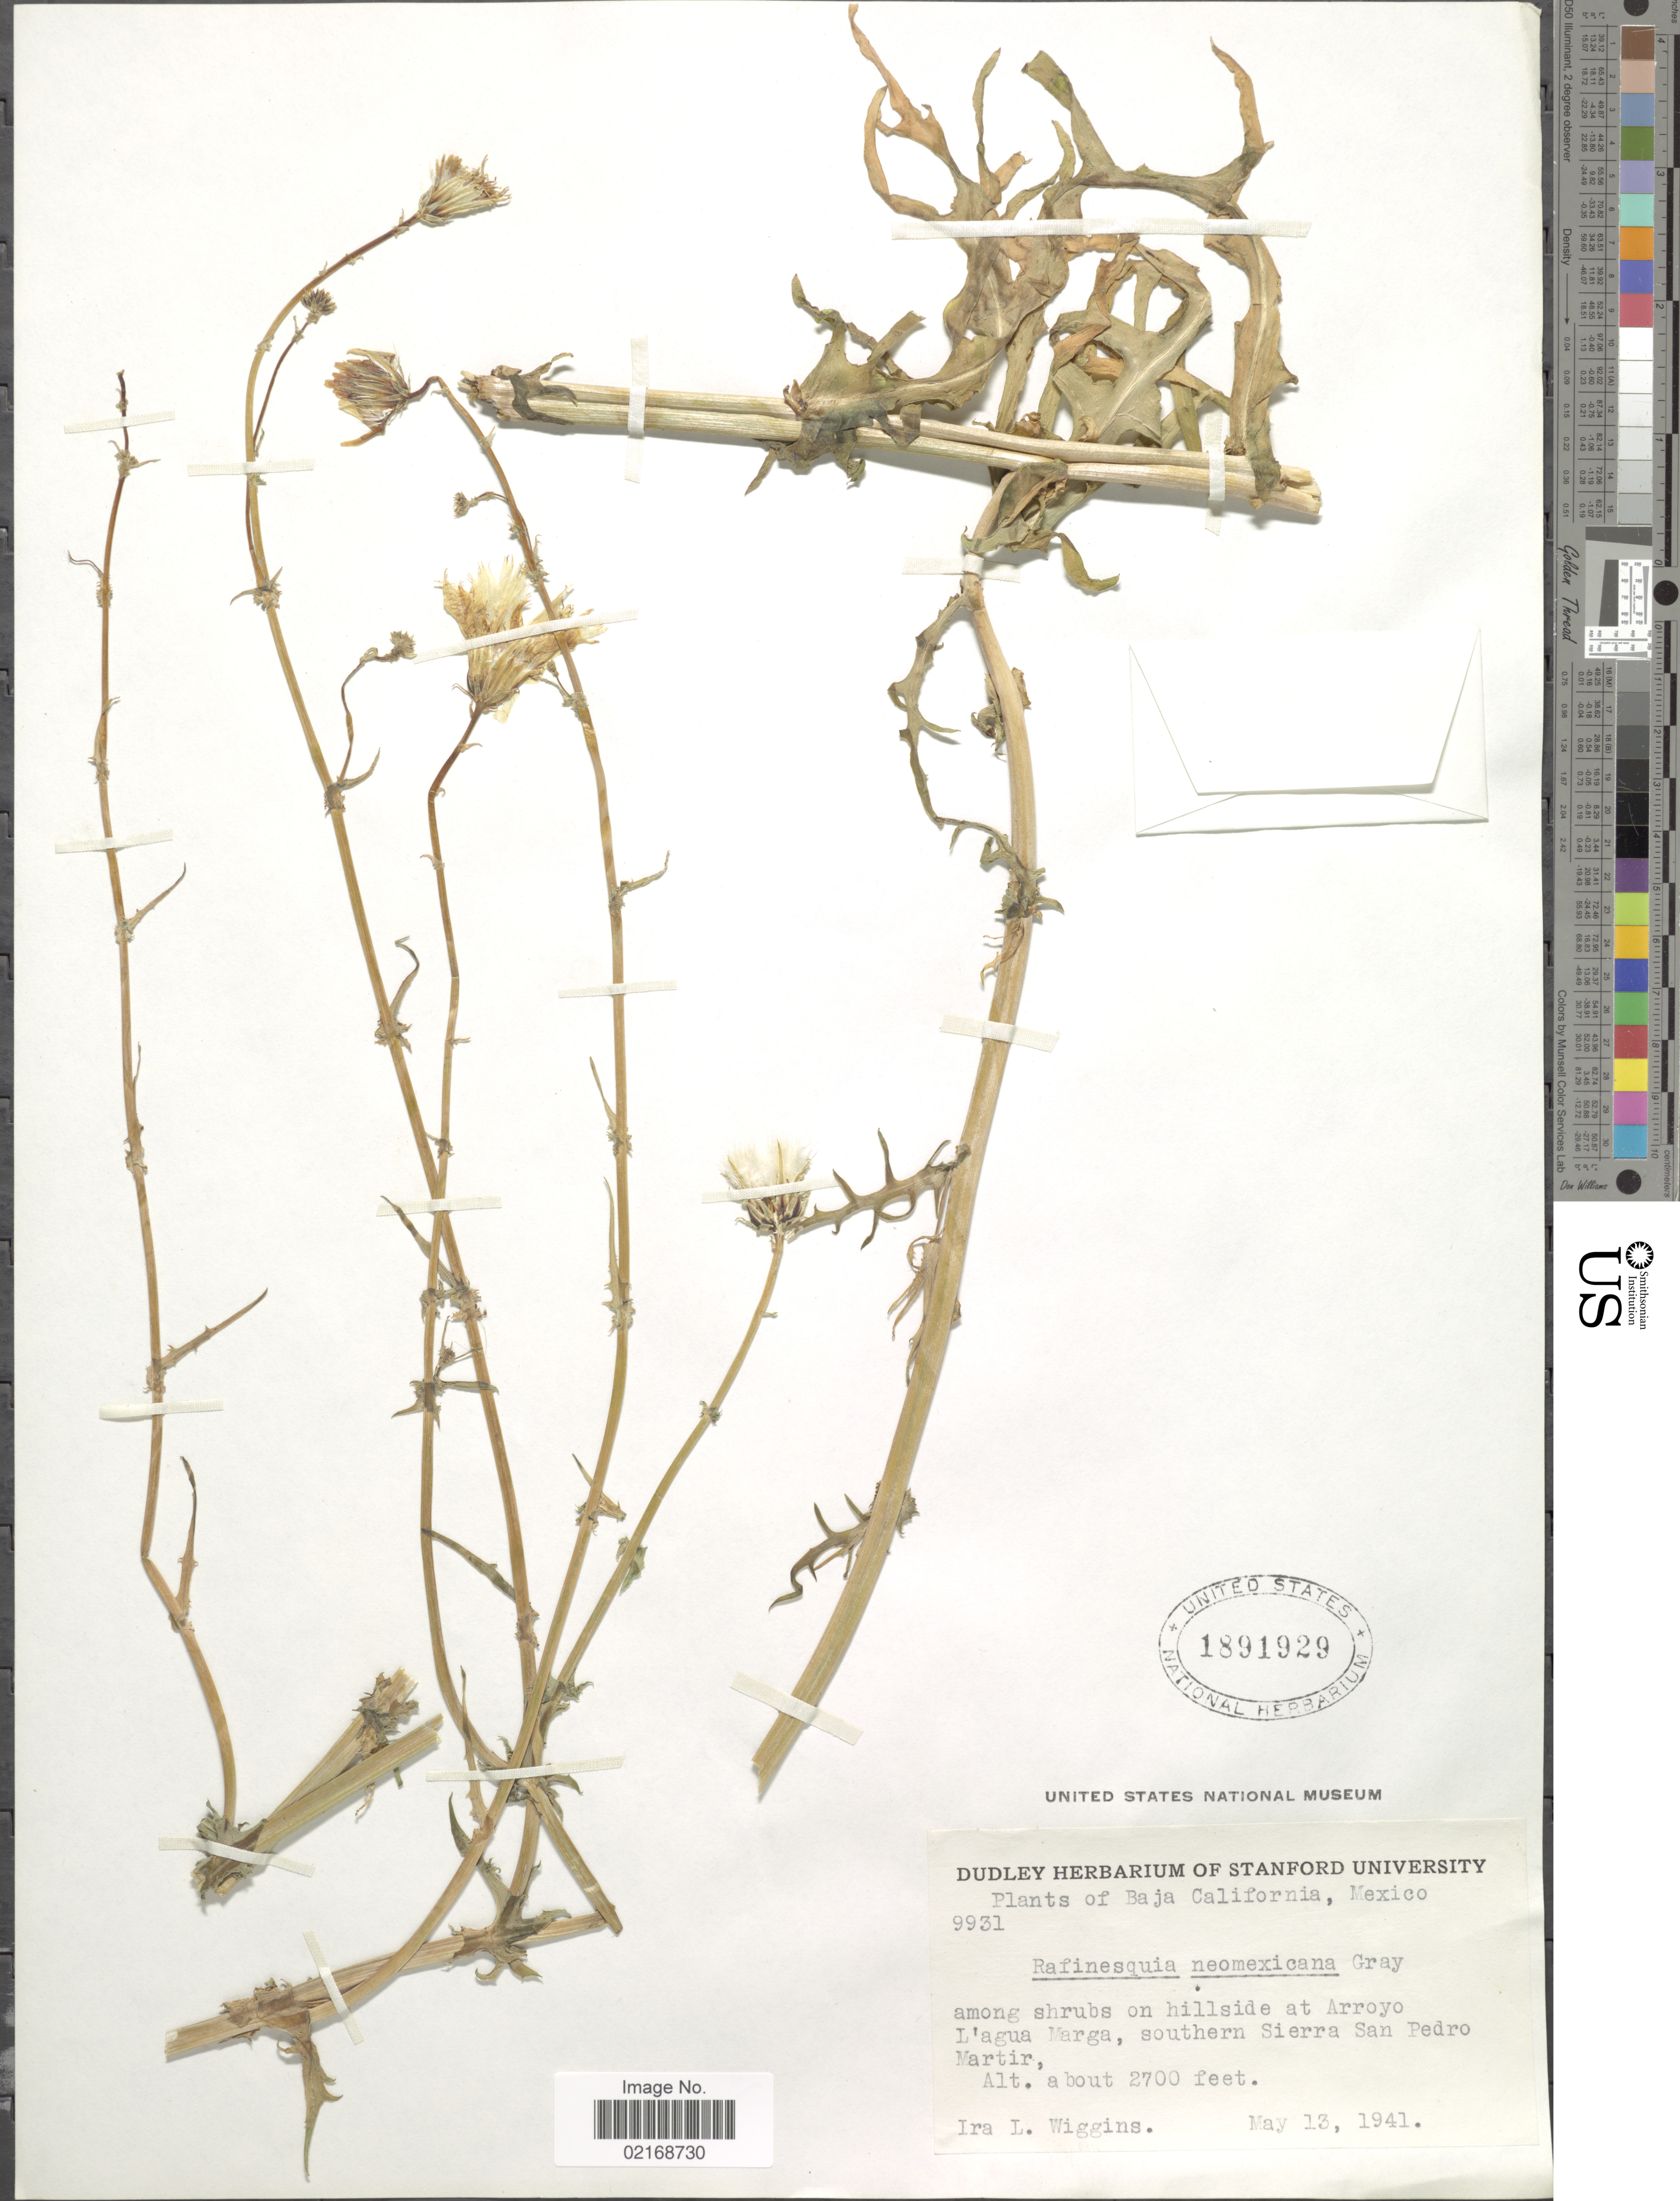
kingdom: Plantae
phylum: Tracheophyta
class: Magnoliopsida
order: Asterales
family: Asteraceae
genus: Rafinesquia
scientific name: Rafinesquia neomexicana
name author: A. Gray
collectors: I. L. Wiggins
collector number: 9931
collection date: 1941-05-13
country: Mexico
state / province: Baja California Norte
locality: Among shrubs on hillside at Arroyo L'agua Marga, southern Sierra San Pedro Martir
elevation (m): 823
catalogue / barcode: US 1891929